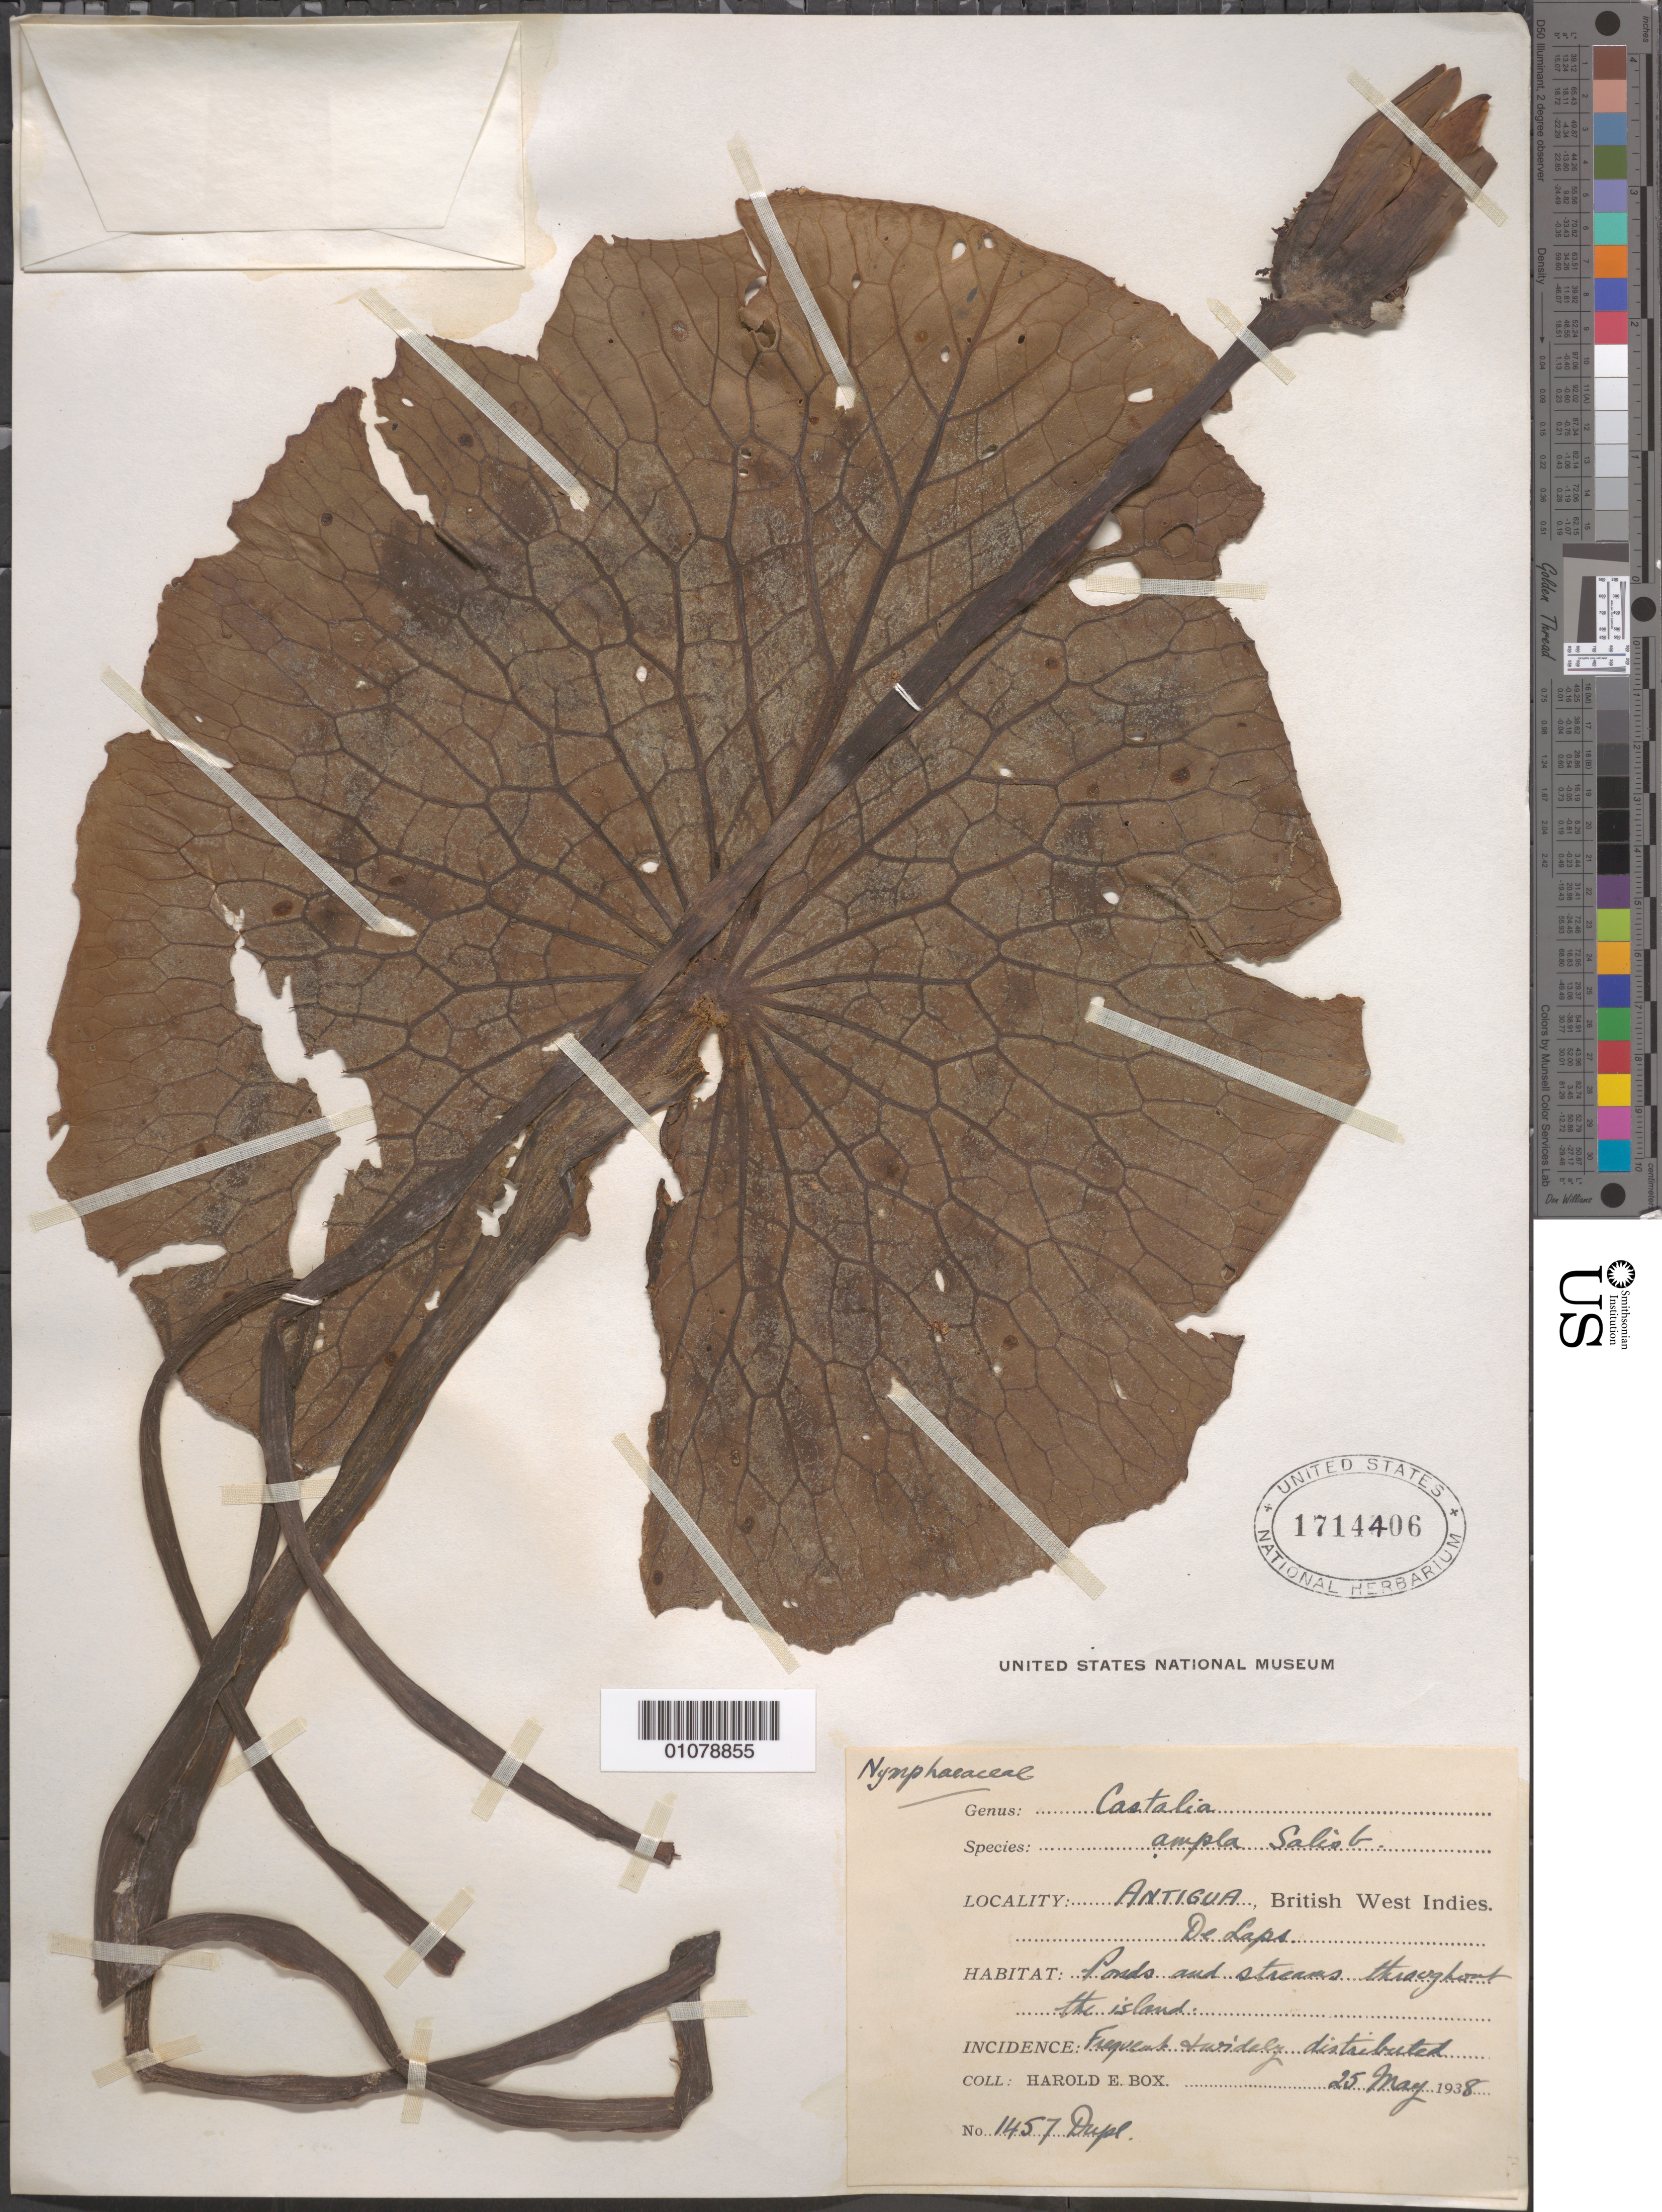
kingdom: Plantae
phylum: Tracheophyta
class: Magnoliopsida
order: Nymphaeales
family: Nymphaeaceae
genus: Nymphaea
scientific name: Nymphaea ampla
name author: (Salisb.) DC.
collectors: H. E. Box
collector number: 1457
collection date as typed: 25 May 1938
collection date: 1938-05-25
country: Antigua and Barbuda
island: Antigua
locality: De Laps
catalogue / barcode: US 1714406